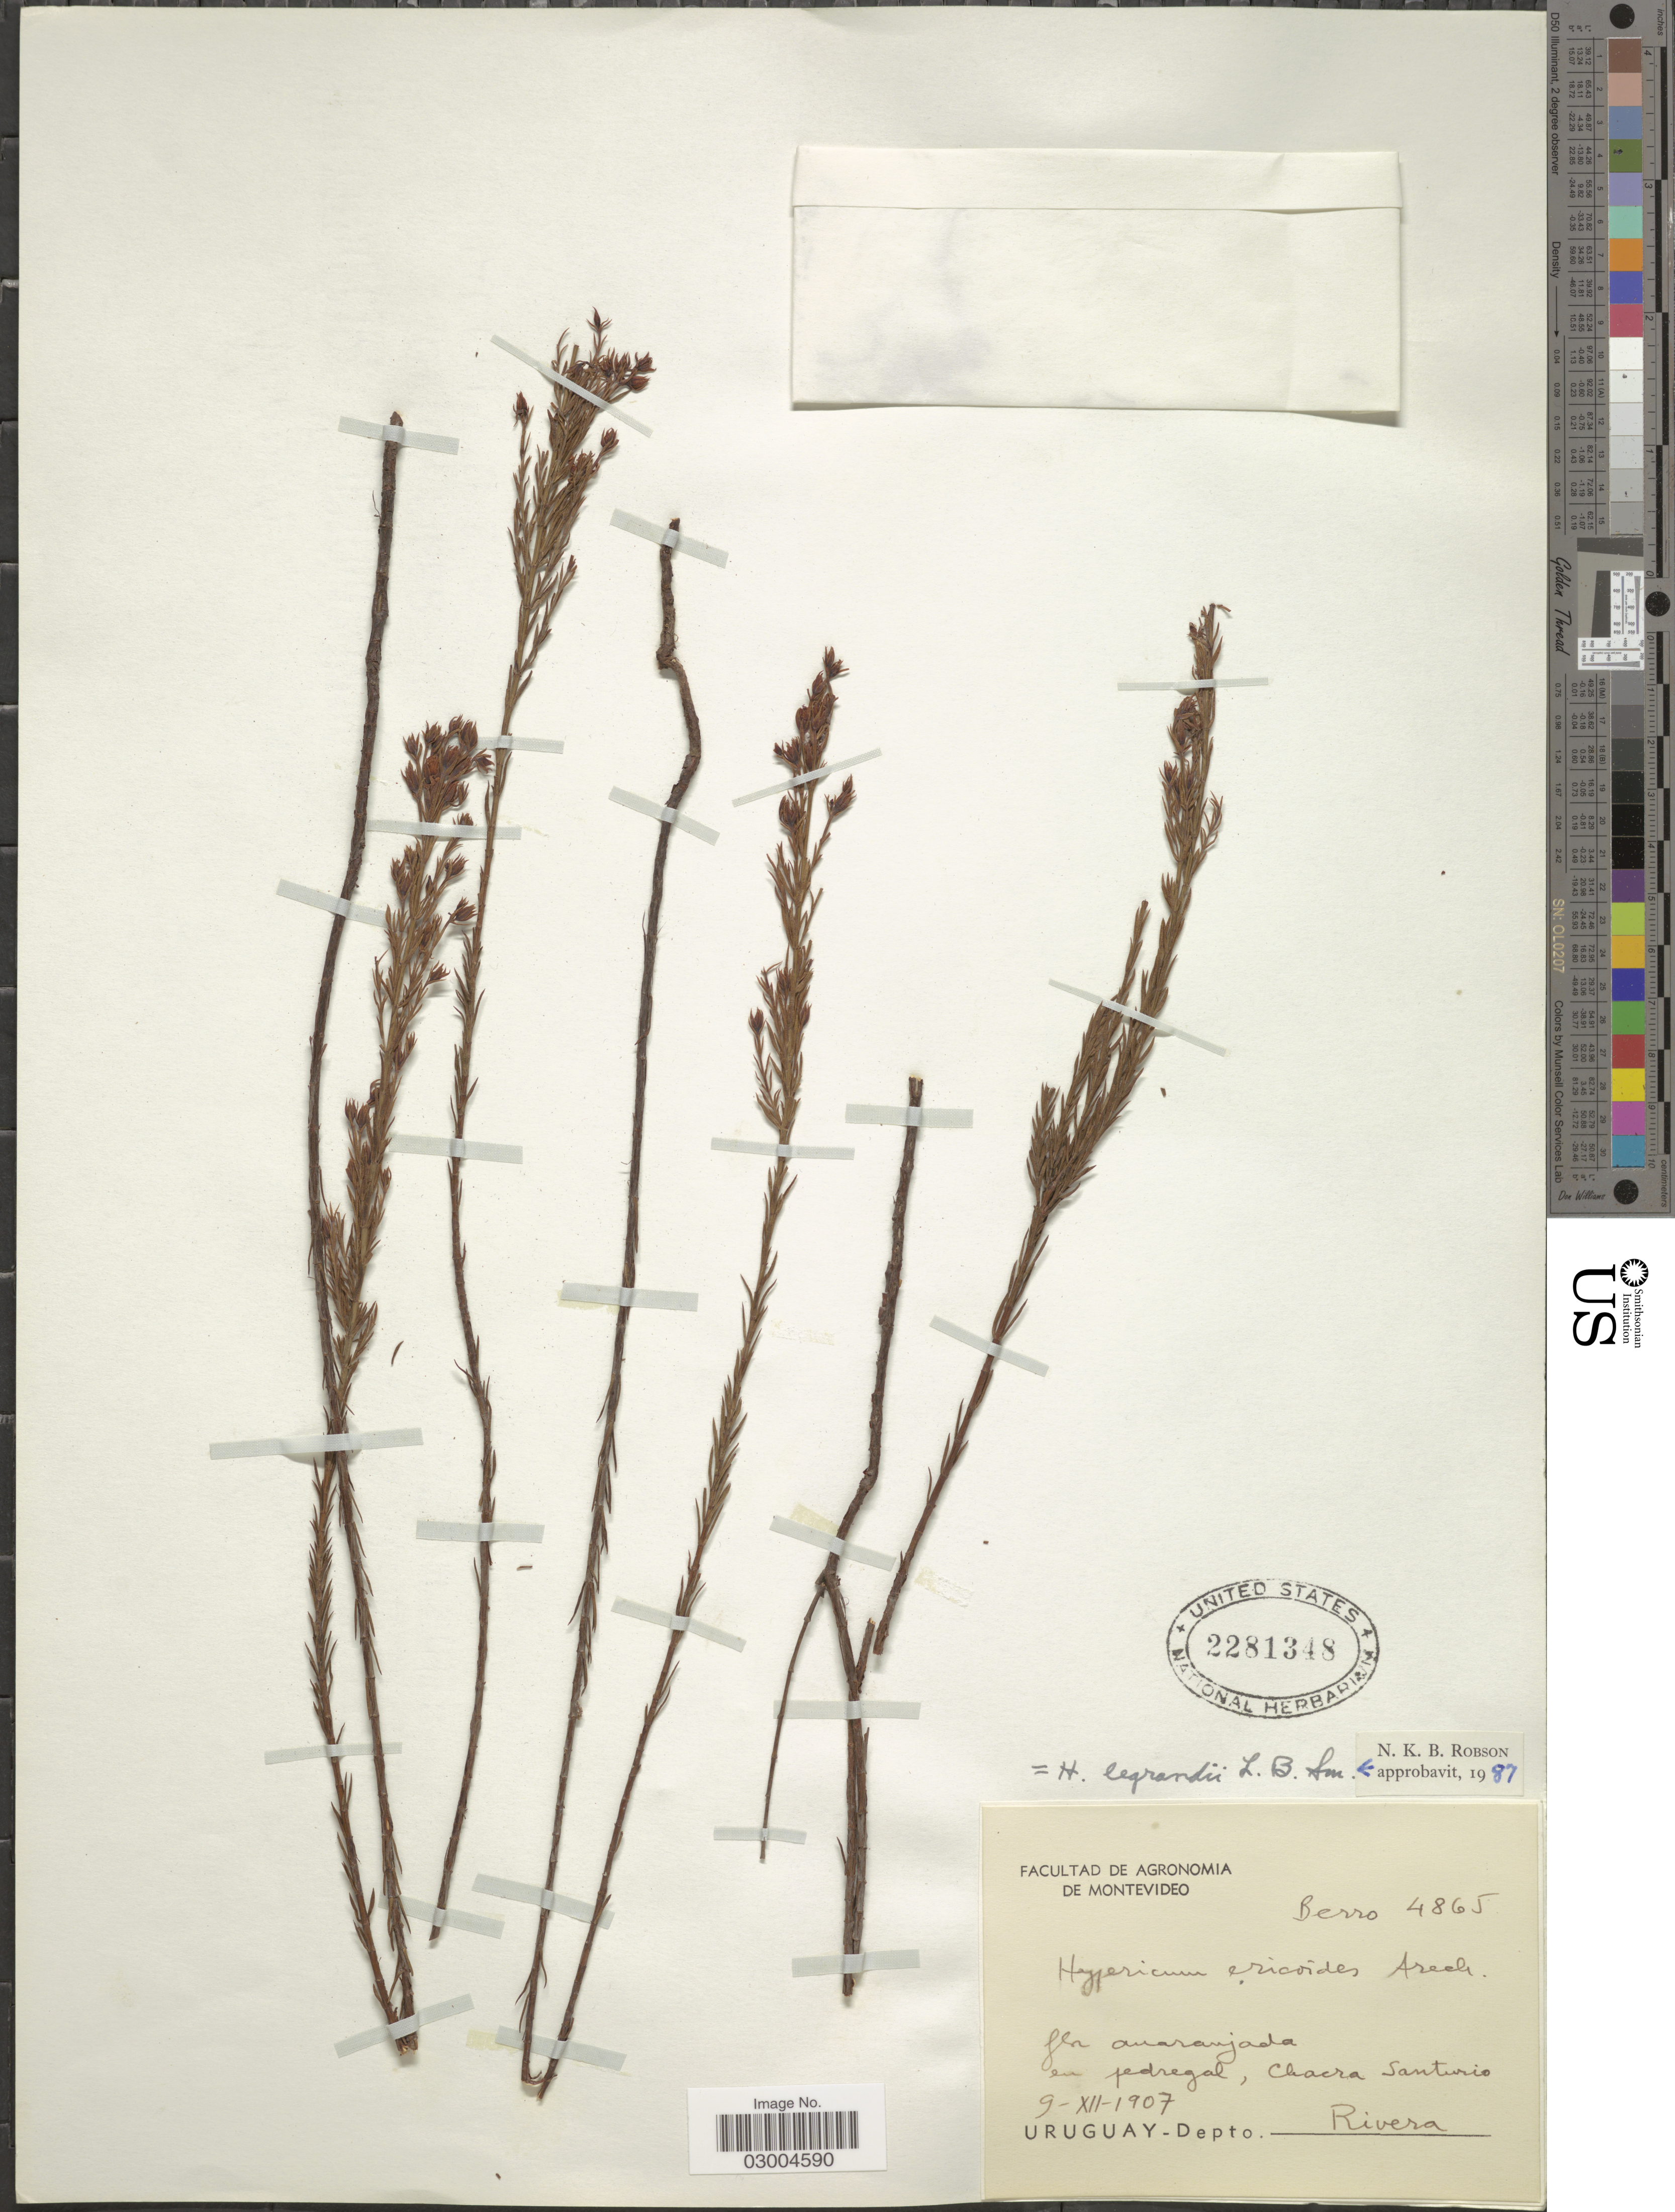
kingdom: Plantae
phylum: Tracheophyta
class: Magnoliopsida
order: Malpighiales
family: Hypericaceae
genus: Hypericum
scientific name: Hypericum legrandii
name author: L.B. Sm.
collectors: Berro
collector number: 4865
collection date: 1907-12-09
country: Uruguay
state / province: Rivera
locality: Chacra Santurio. Depto. Rivera.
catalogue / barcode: US 2281348